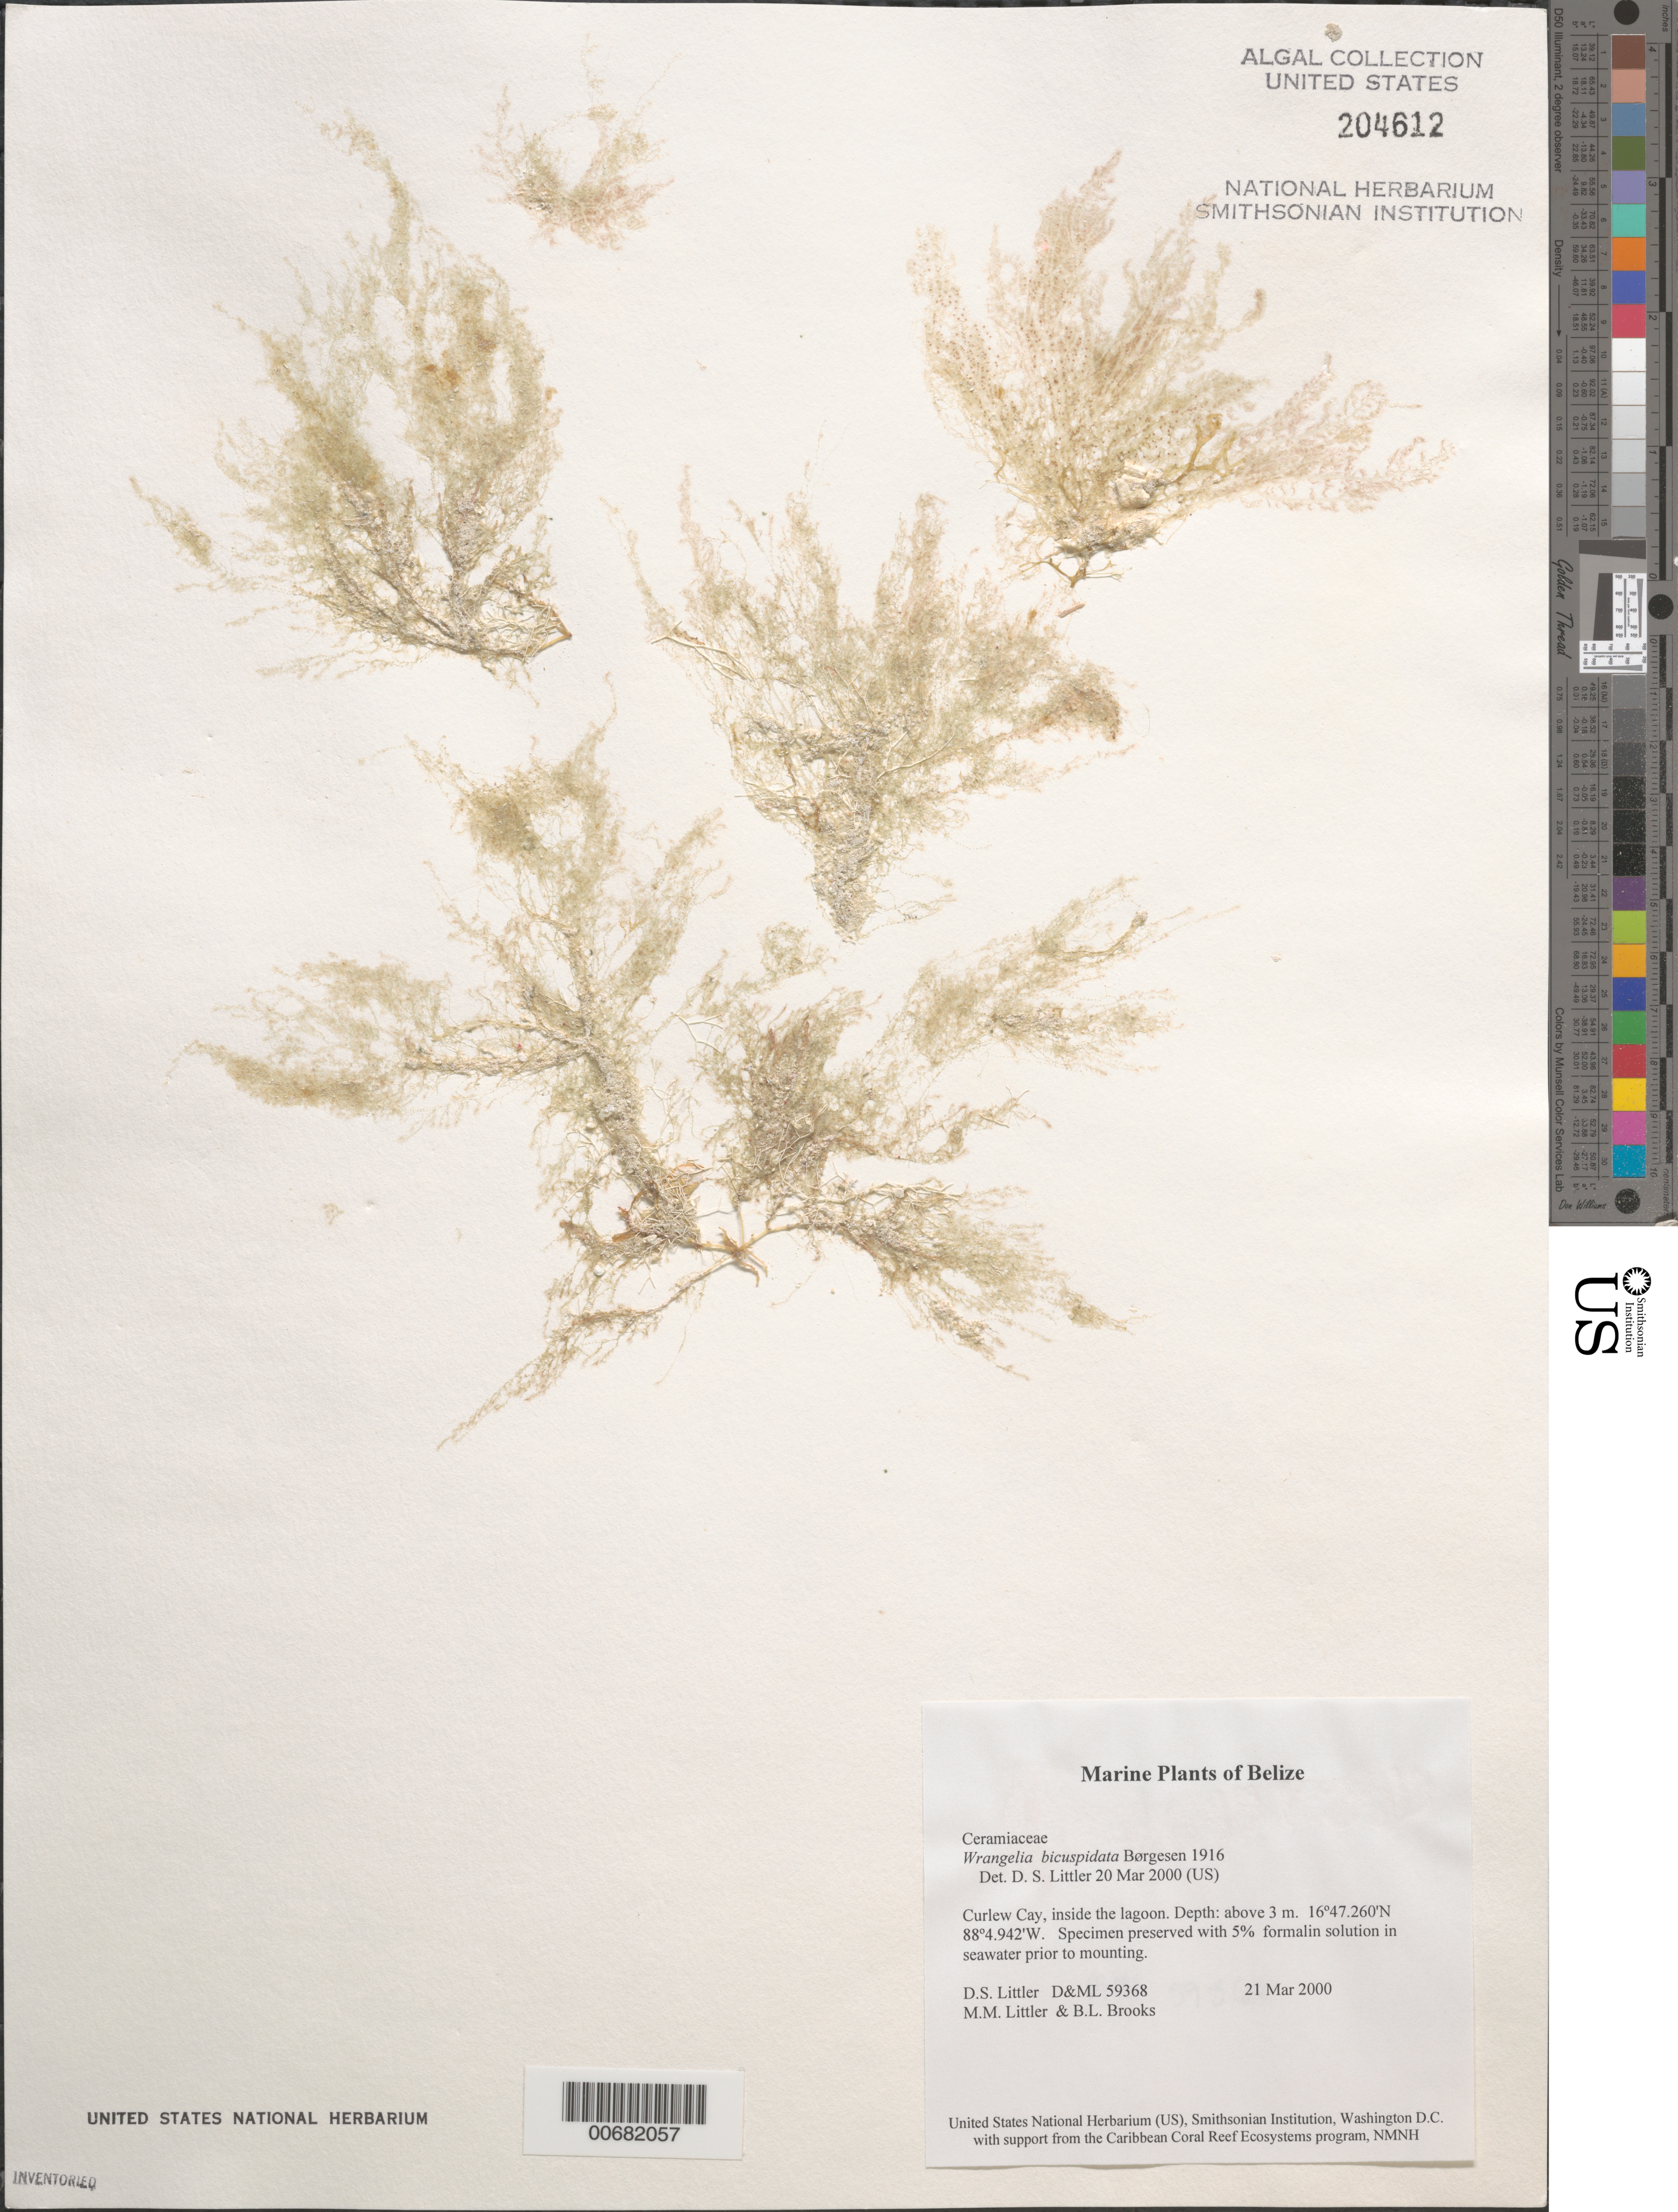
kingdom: Plantae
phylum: Rhodophyta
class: Florideophyceae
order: Ceramiales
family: Wrangeliaceae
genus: Wrangelia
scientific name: Wrangelia bicuspidata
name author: Børgesen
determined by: Littler, D. S.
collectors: D. S. Littler, M. M. Littler & B. Brooks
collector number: D&ML 59368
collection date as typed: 21 Mar 2000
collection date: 2000-03-21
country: Belize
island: Curlew Cay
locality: Inside the lagoon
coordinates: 16 47.260' N, 88 4.942' W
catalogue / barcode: US 204612